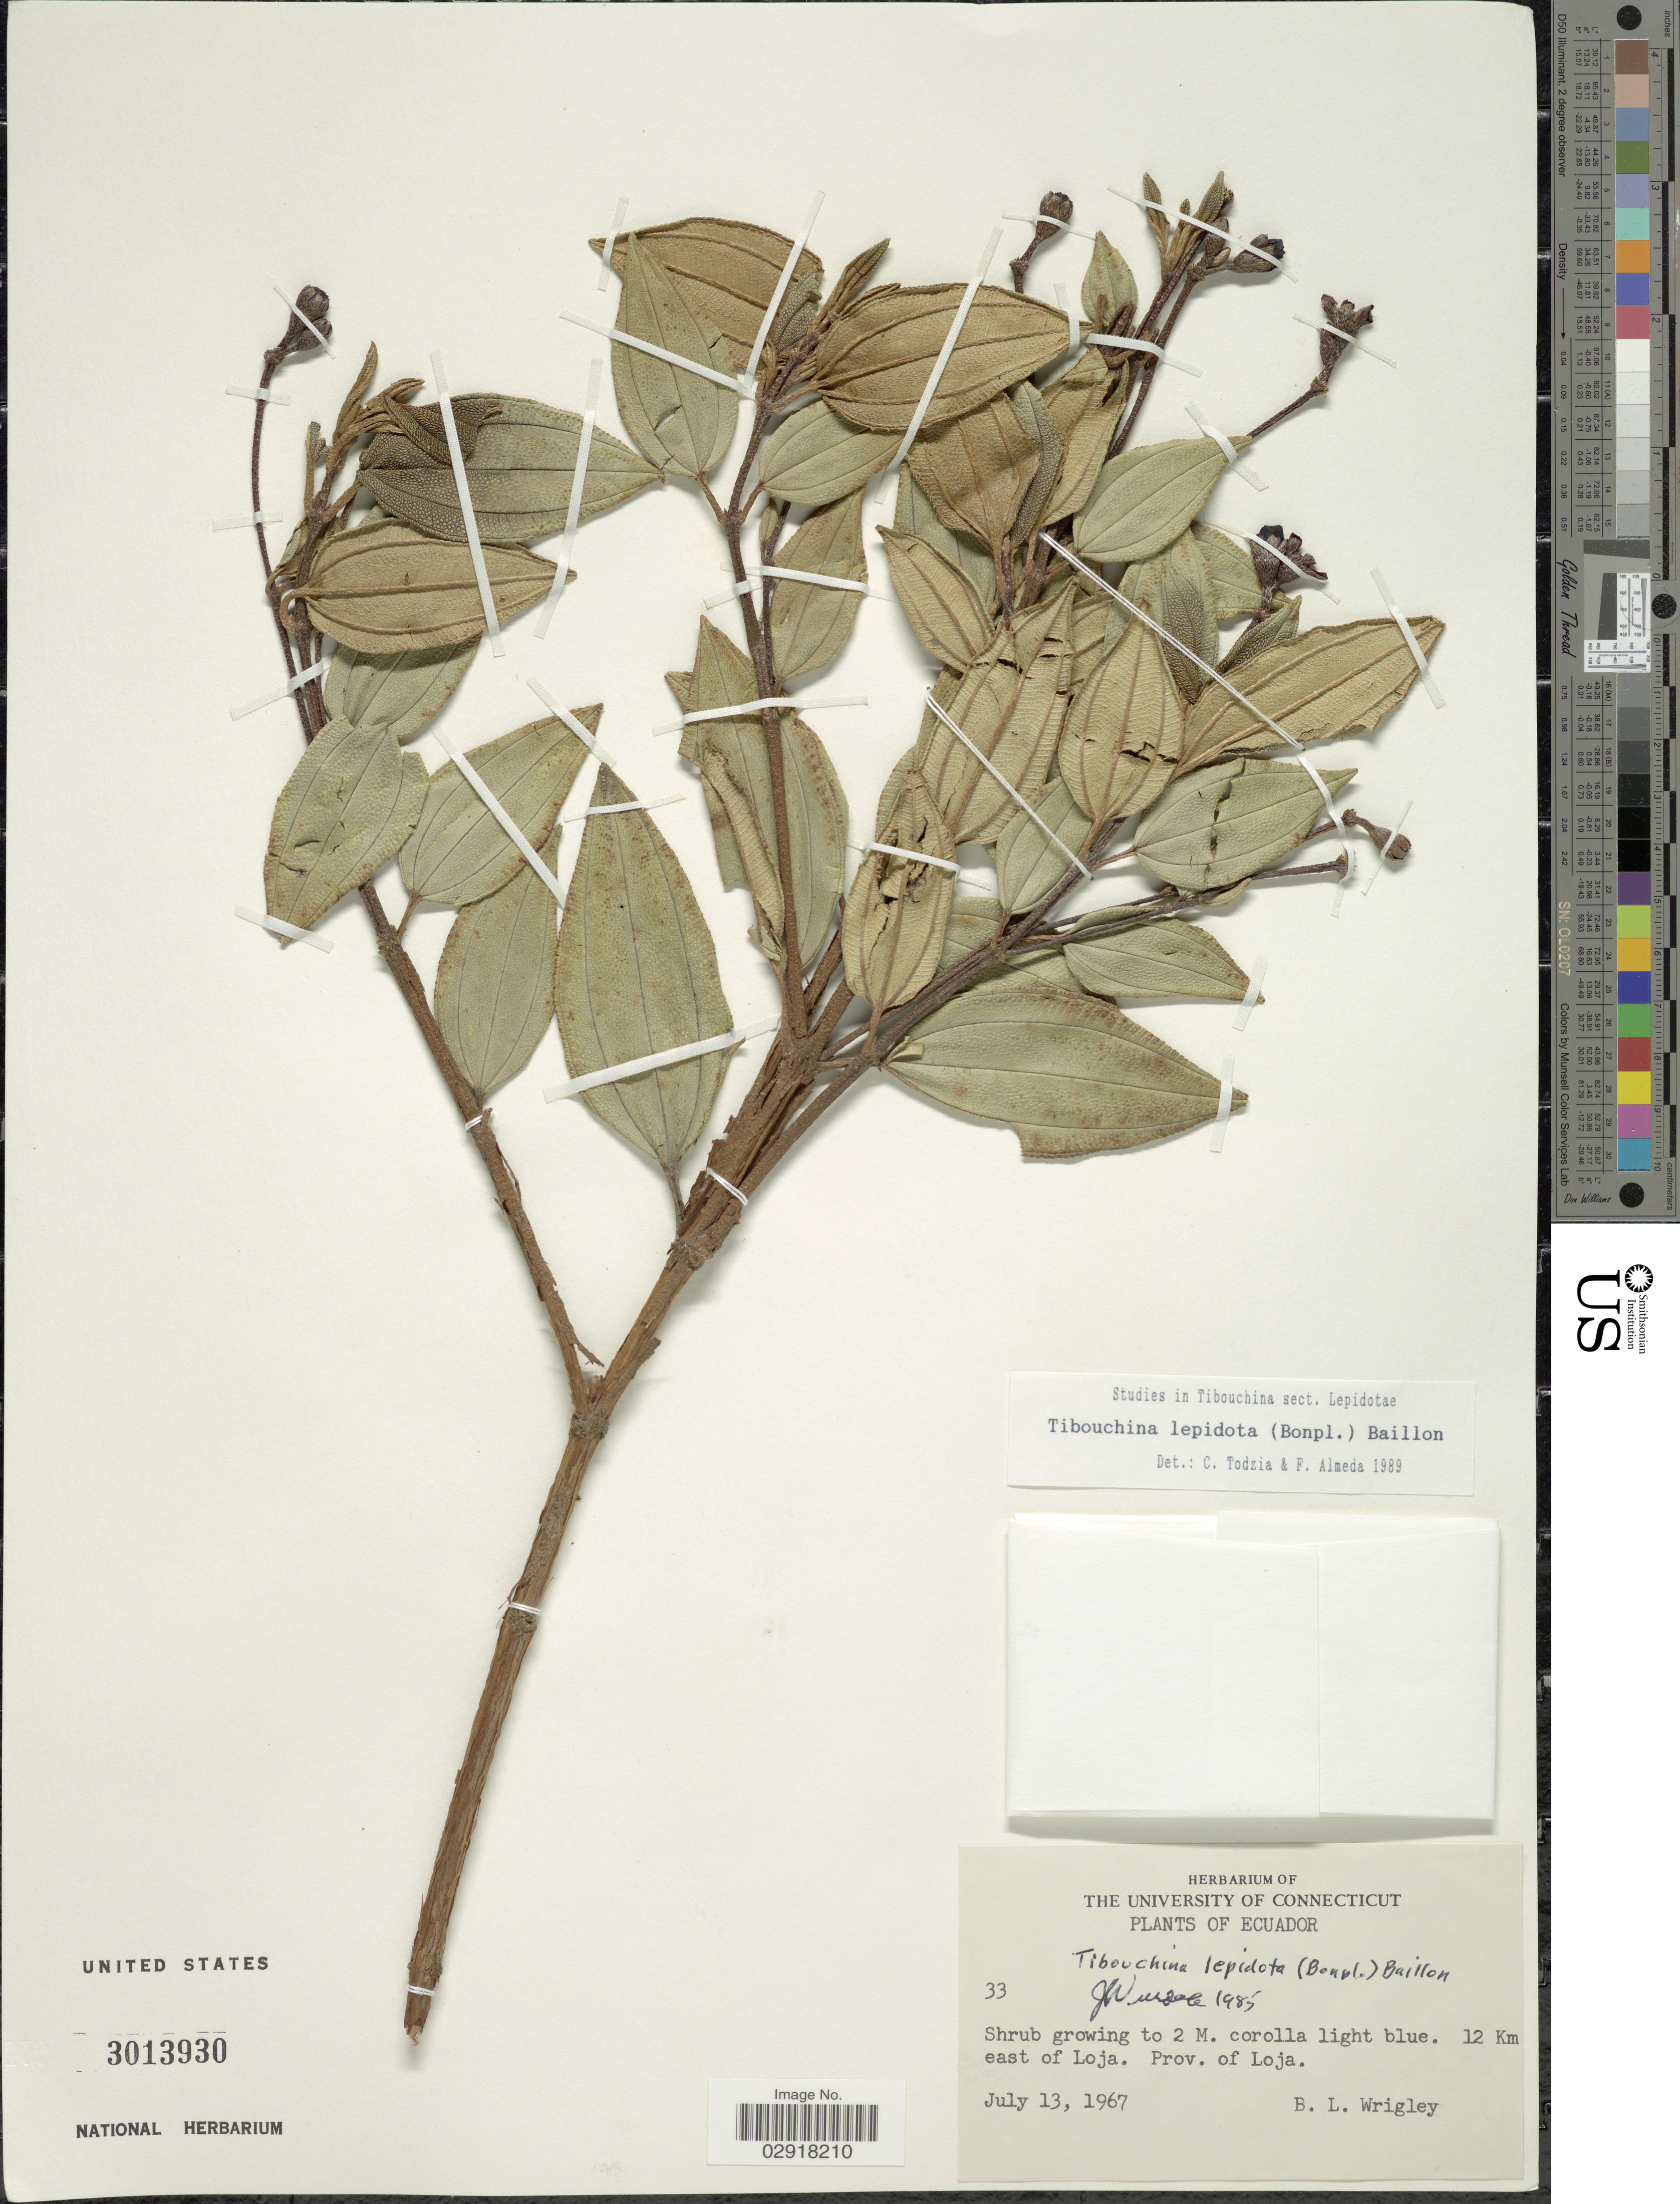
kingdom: Plantae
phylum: Tracheophyta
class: Magnoliopsida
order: Myrtales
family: Melastomataceae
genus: Andesanthus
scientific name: Andesanthus lepidotus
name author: (Humb. & Bonpl.) P.J.F. Guim. & Michelang.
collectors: B. L. Wrigley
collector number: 33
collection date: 1967-07-13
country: Ecuador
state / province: Loja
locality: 12 Km east of Loja.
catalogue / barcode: US 3013930